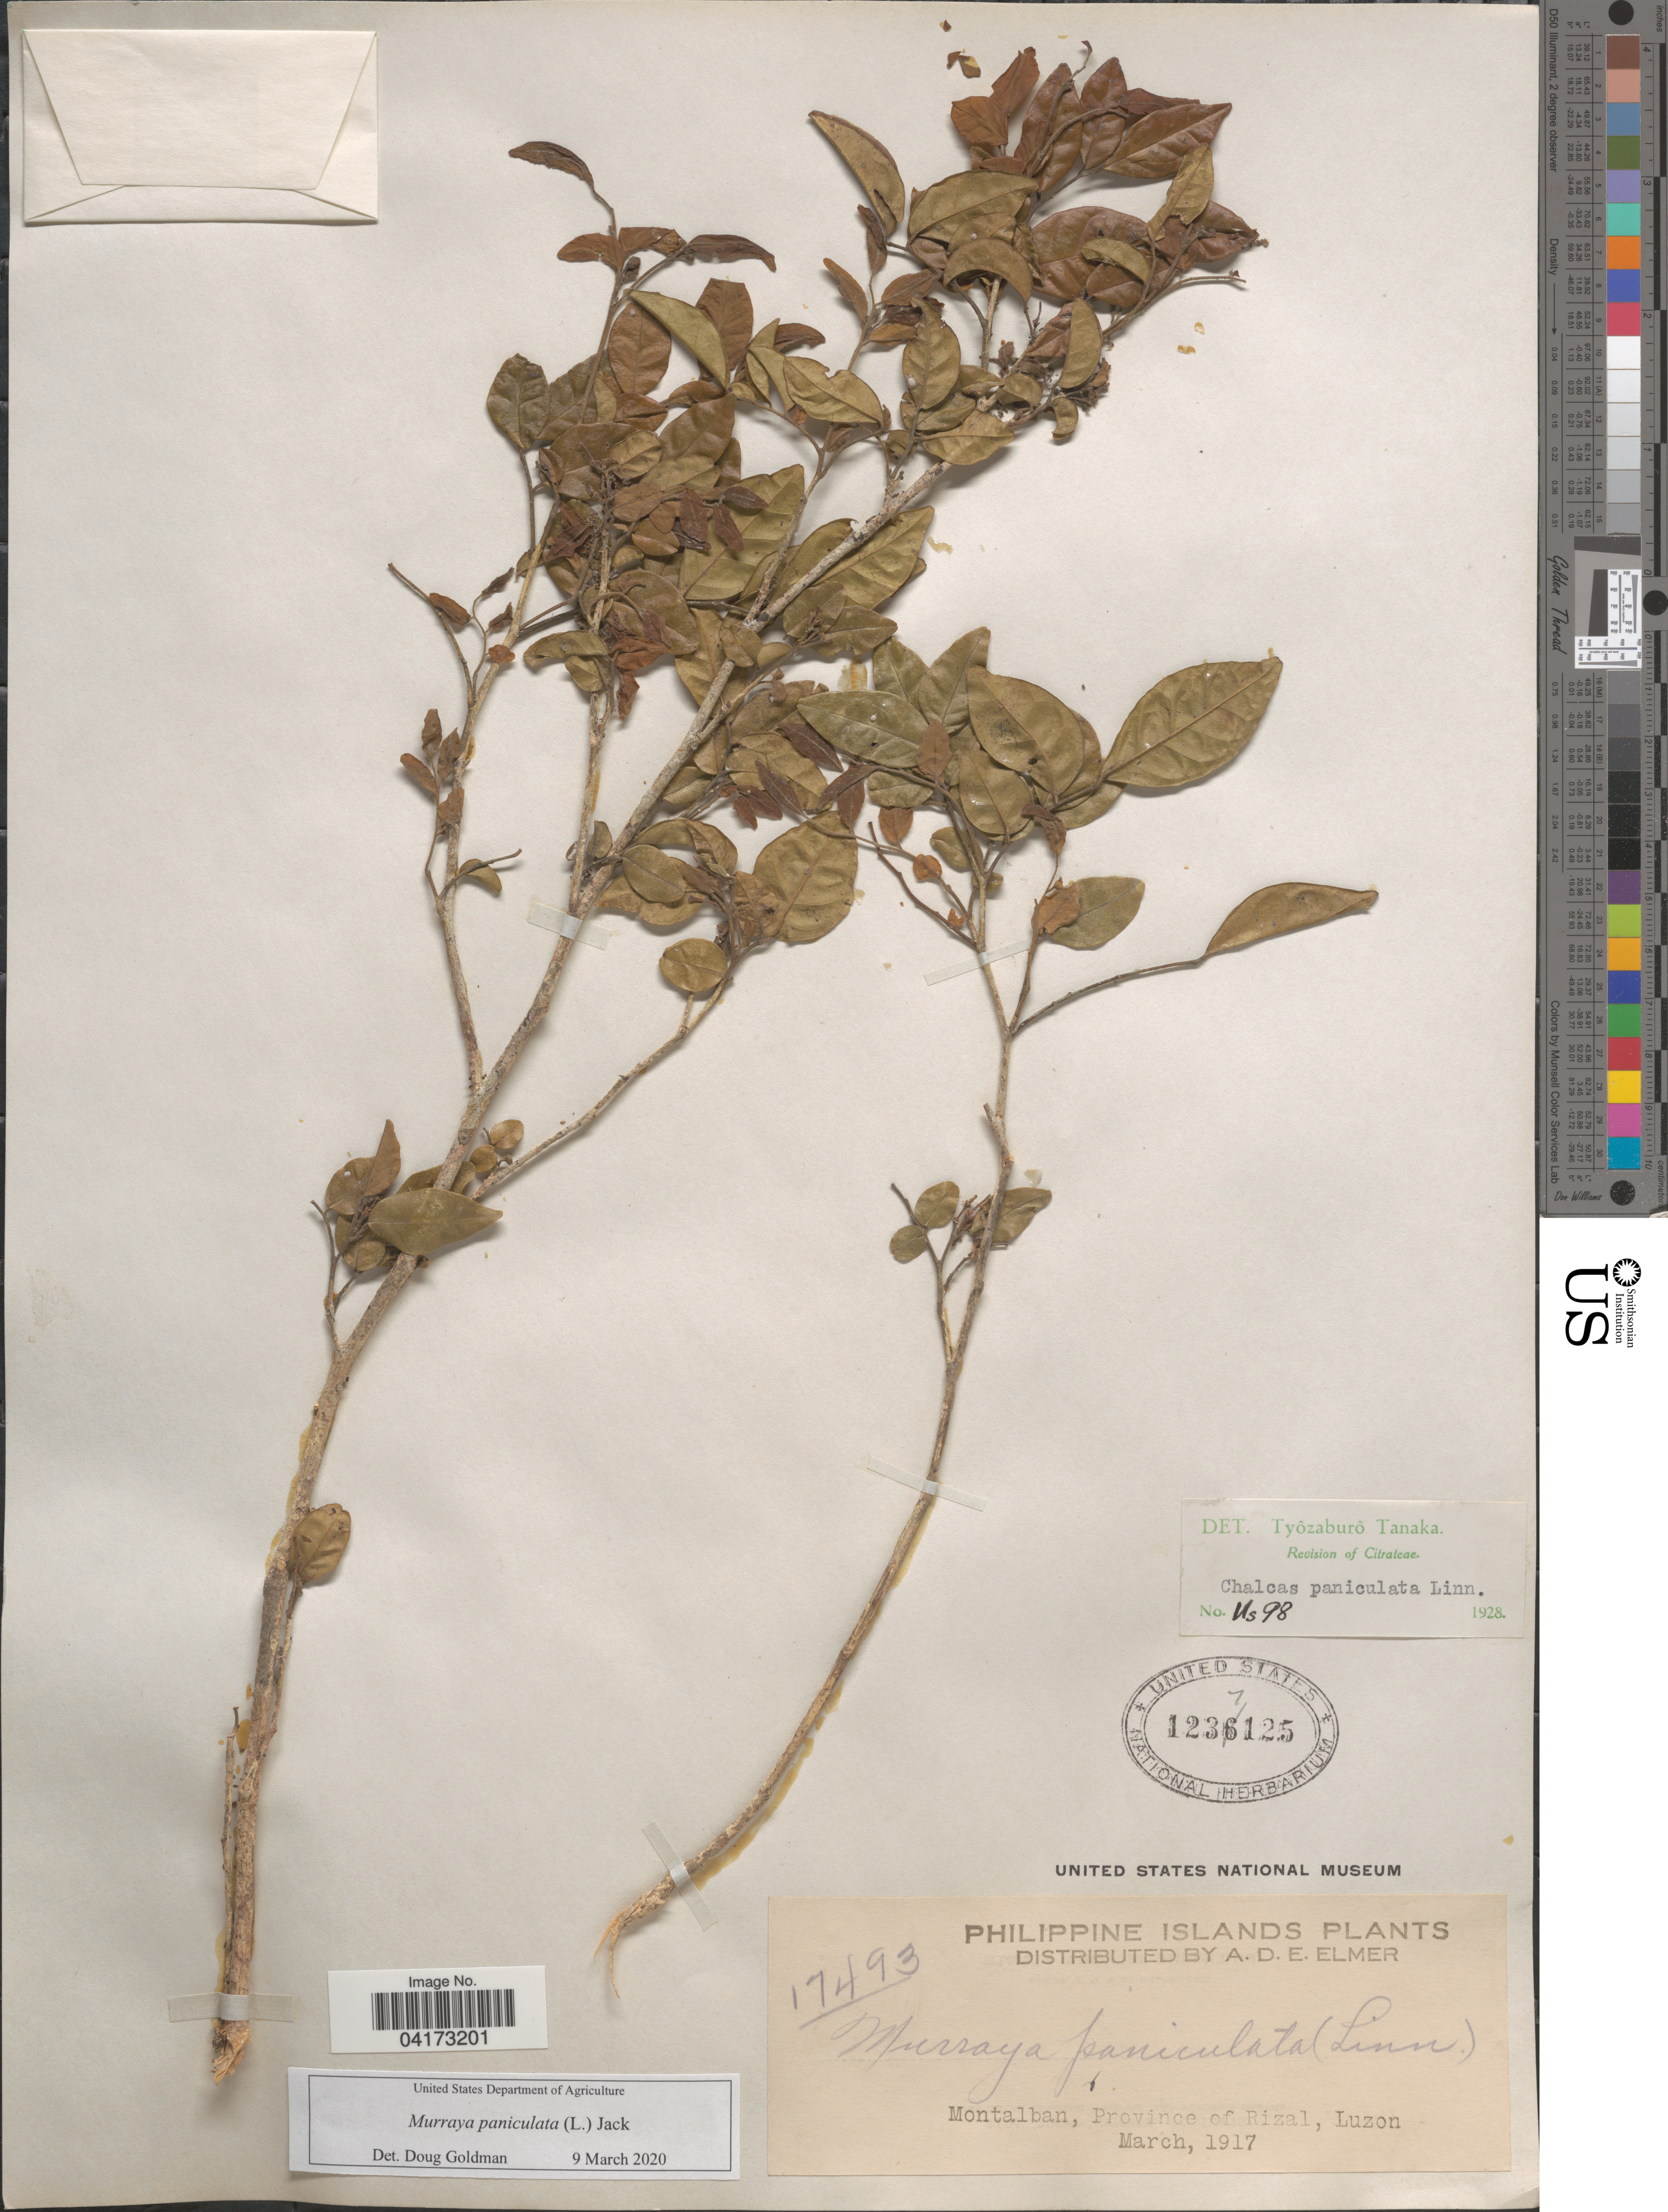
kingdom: Plantae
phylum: Tracheophyta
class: Magnoliopsida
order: Sapindales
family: Rutaceae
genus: Murraya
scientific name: Murraya paniculata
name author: (L.) Jack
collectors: A. D. E. Elmer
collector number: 17493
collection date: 1917-03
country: Philippines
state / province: Calabarzon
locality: Philippine Islands. Montalban, Province of Rizal, Luzon.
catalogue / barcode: US 1237125